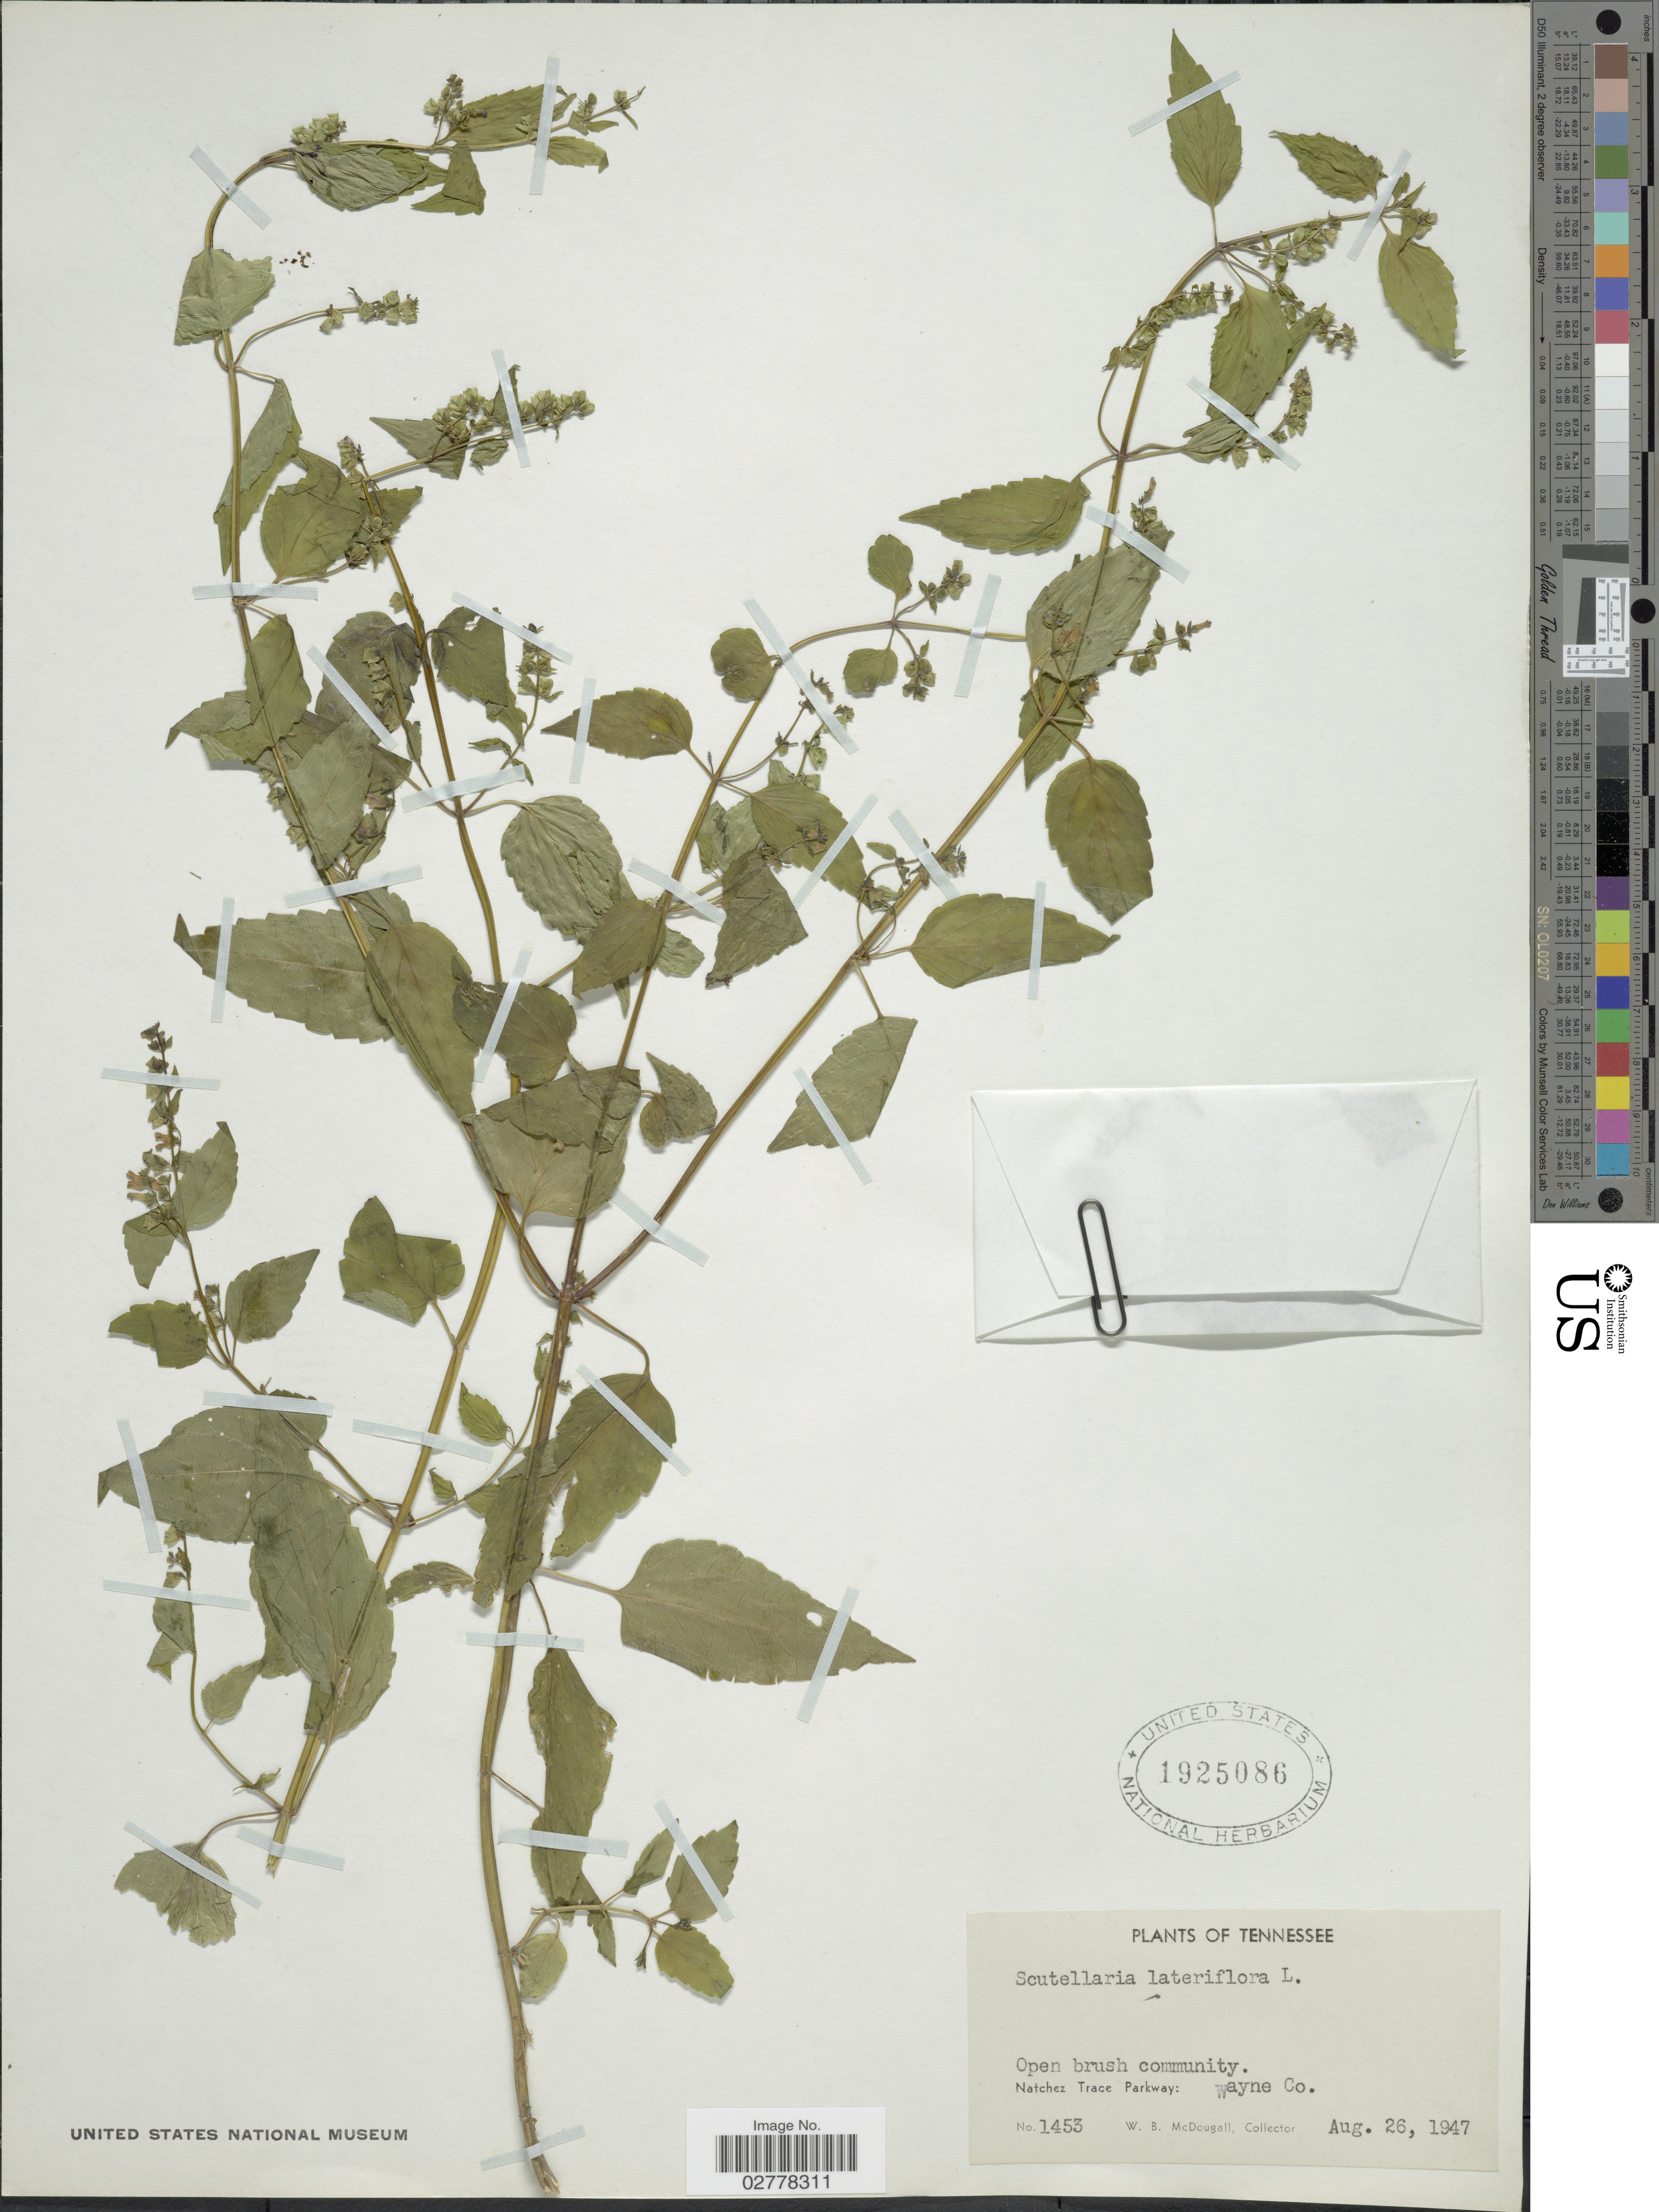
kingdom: Plantae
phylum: Tracheophyta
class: Magnoliopsida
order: Lamiales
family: Lamiaceae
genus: Scutellaria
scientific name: Scutellaria lateriflora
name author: L.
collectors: W. B. McDougall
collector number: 1453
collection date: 1947-08-26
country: United States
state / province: Tennessee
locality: Open brush community. Natchez Trace Parkway: Wayne Co.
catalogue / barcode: US 1925086